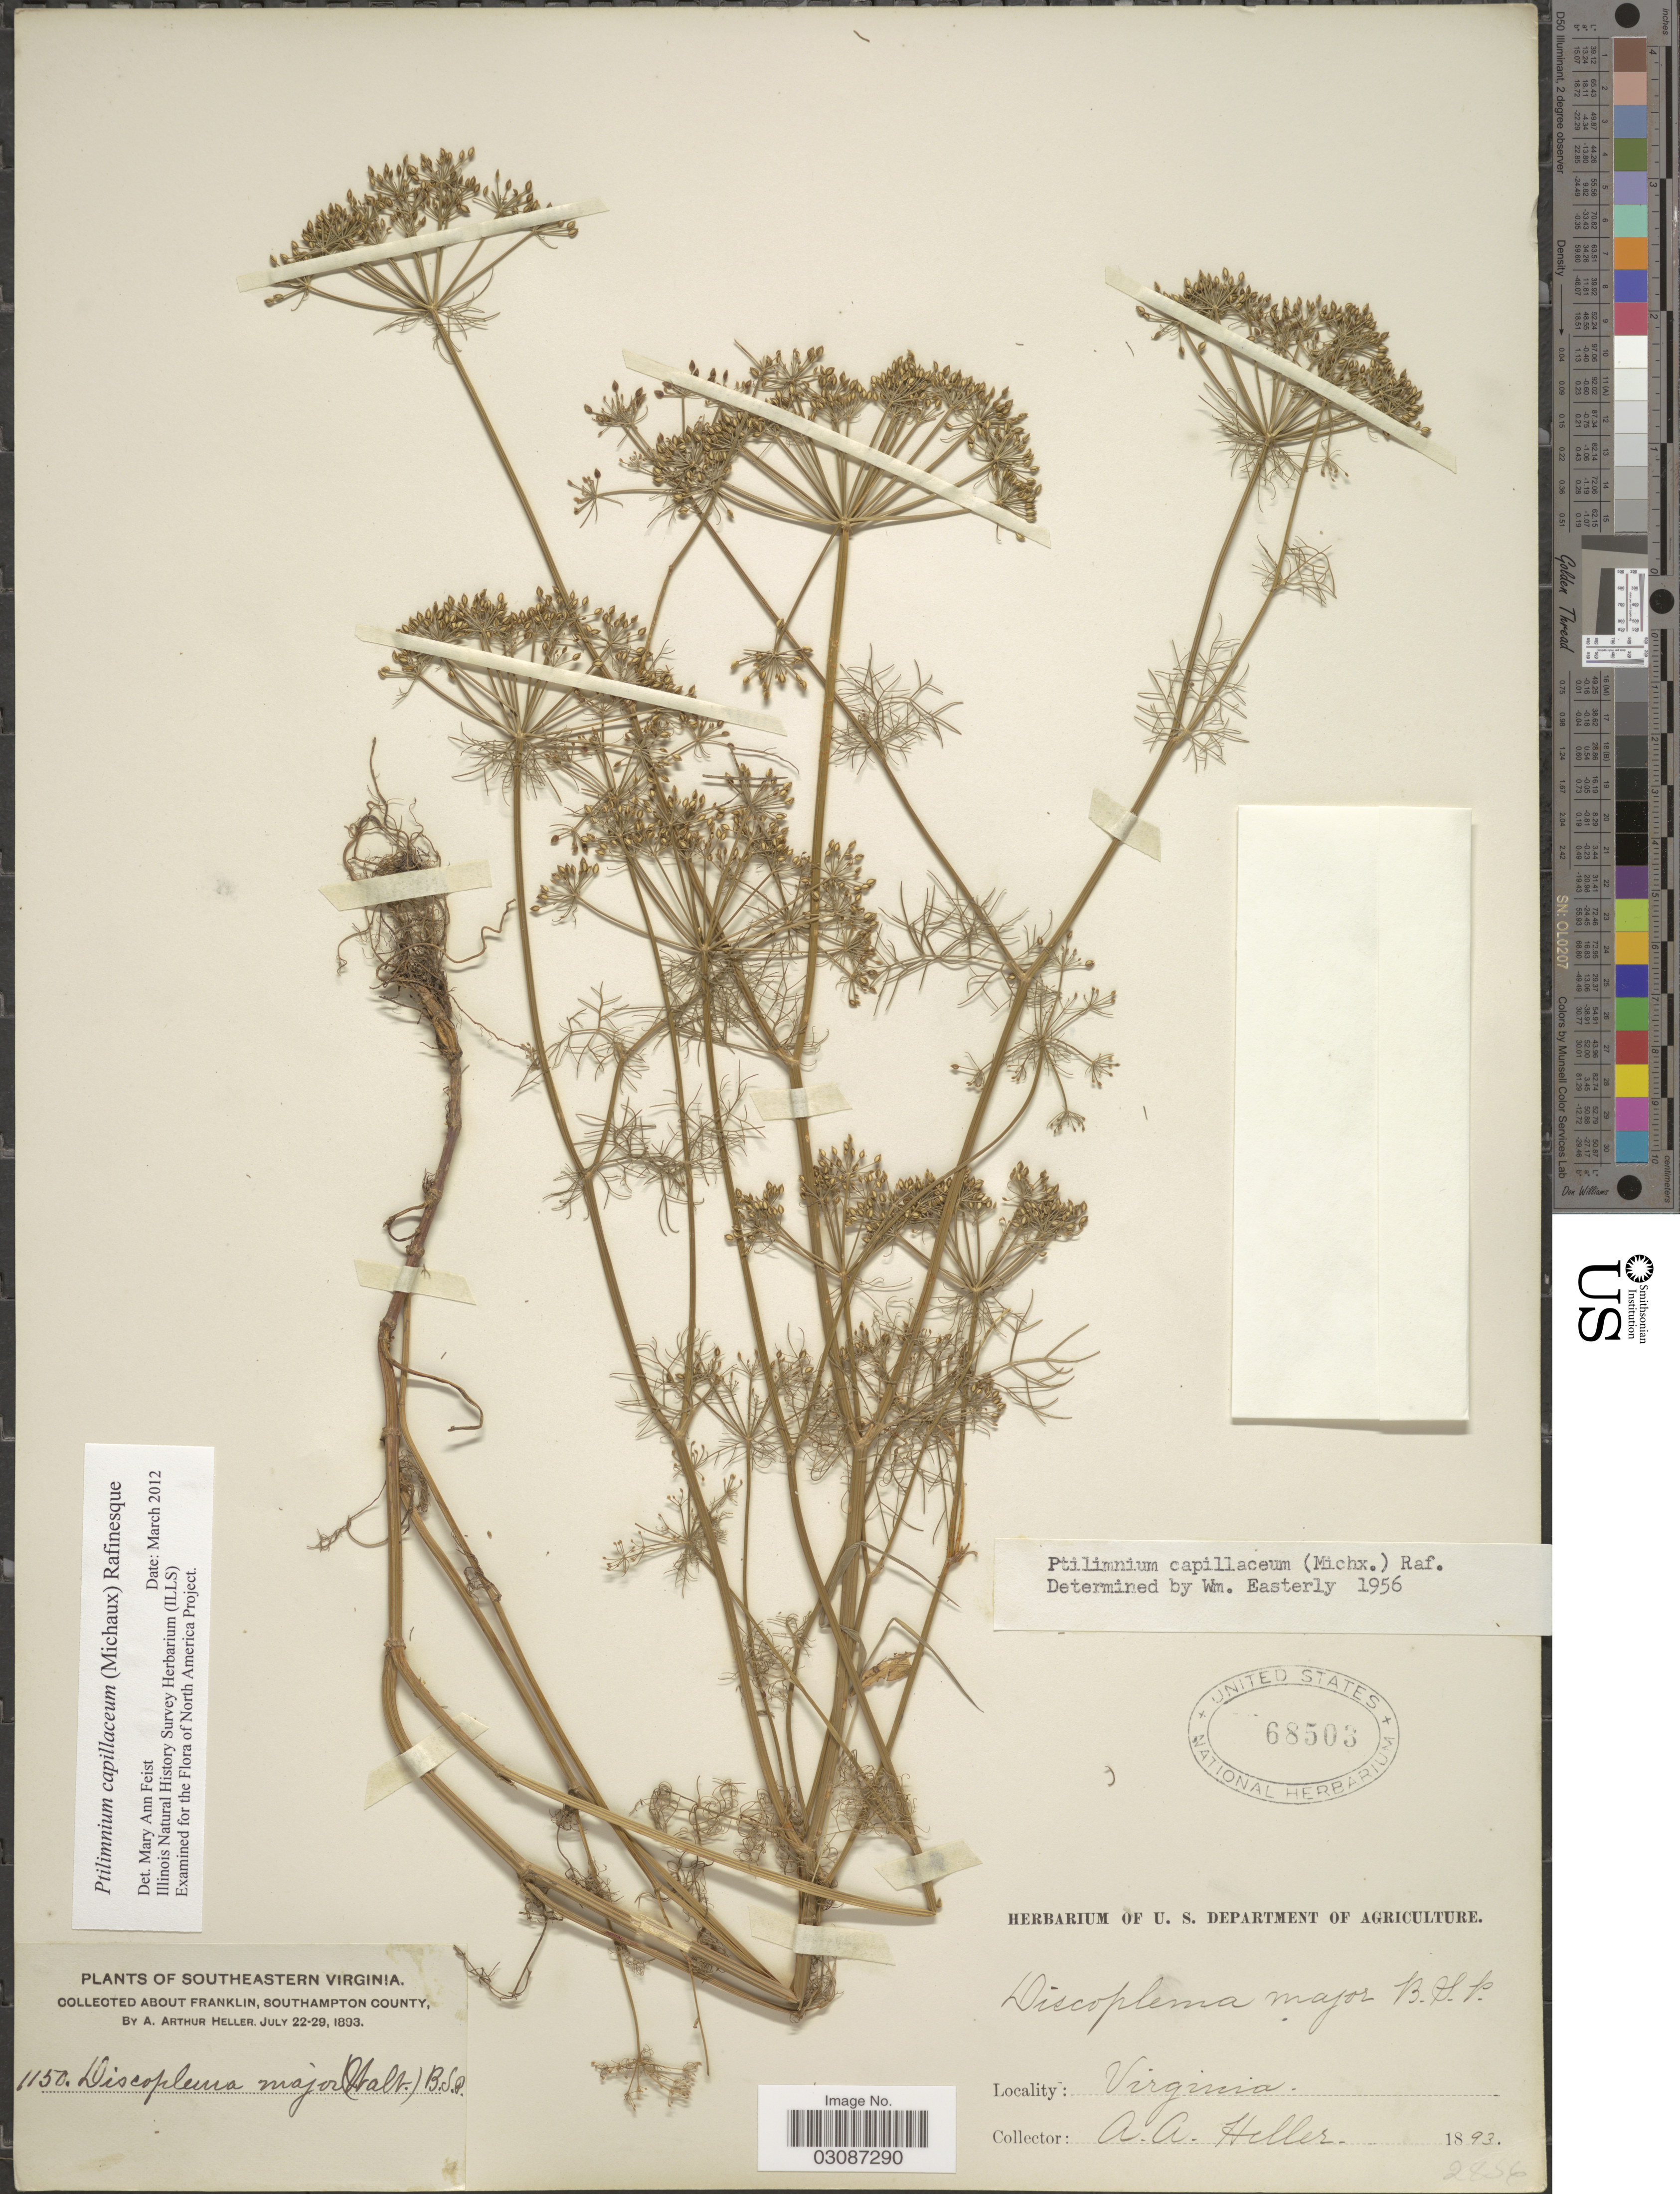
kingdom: Plantae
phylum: Tracheophyta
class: Magnoliopsida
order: Apiales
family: Apiaceae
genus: Ptilimnium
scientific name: Ptilimnium capillaceum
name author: (Michx.) Raf.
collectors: A. A. Heller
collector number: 1150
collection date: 1893-07-22/1893-07-29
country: United States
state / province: Virginia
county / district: Southampton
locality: Southeastern Virginia. About Franklin, Southampton County.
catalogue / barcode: US 68503